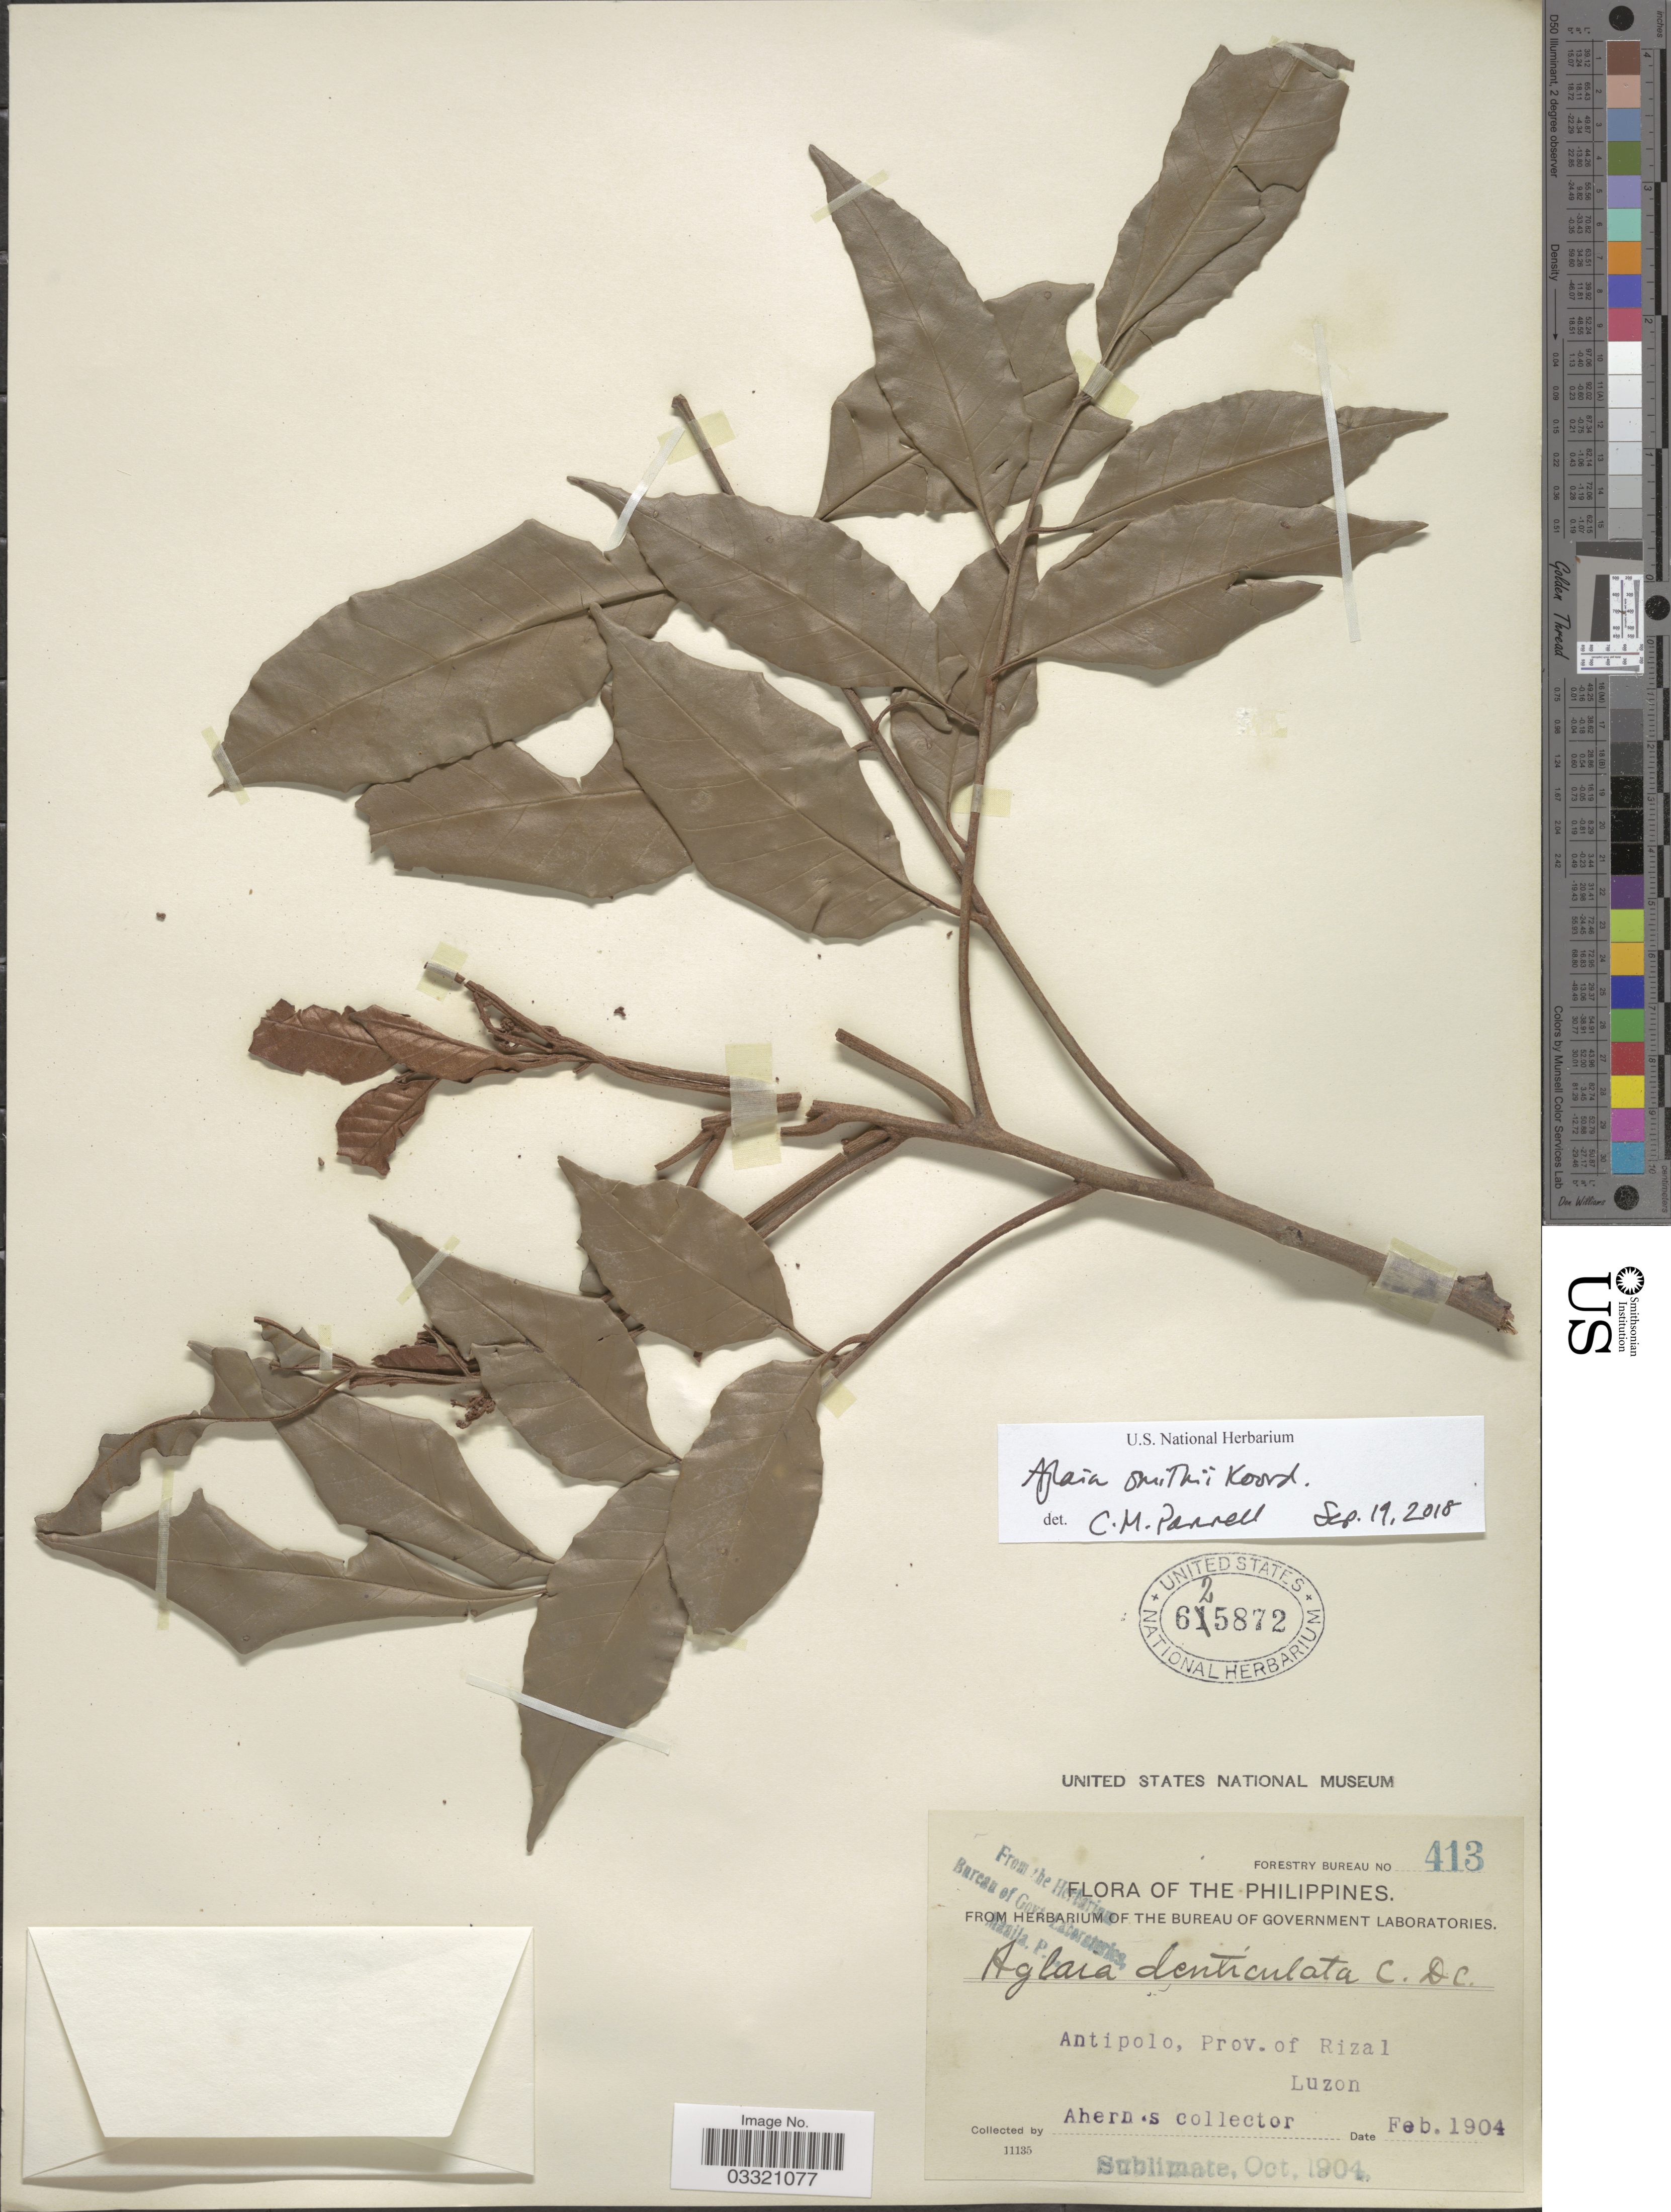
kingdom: Plantae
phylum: Tracheophyta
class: Magnoliopsida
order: Sapindales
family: Meliaceae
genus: Aglaia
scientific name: Aglaia smithii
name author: Koord.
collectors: Ahern's collector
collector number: Forestry Bureau 413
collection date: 1904-02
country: Philippines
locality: Antipolo, Prov. of Rizal. Luzon.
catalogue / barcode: US 625872